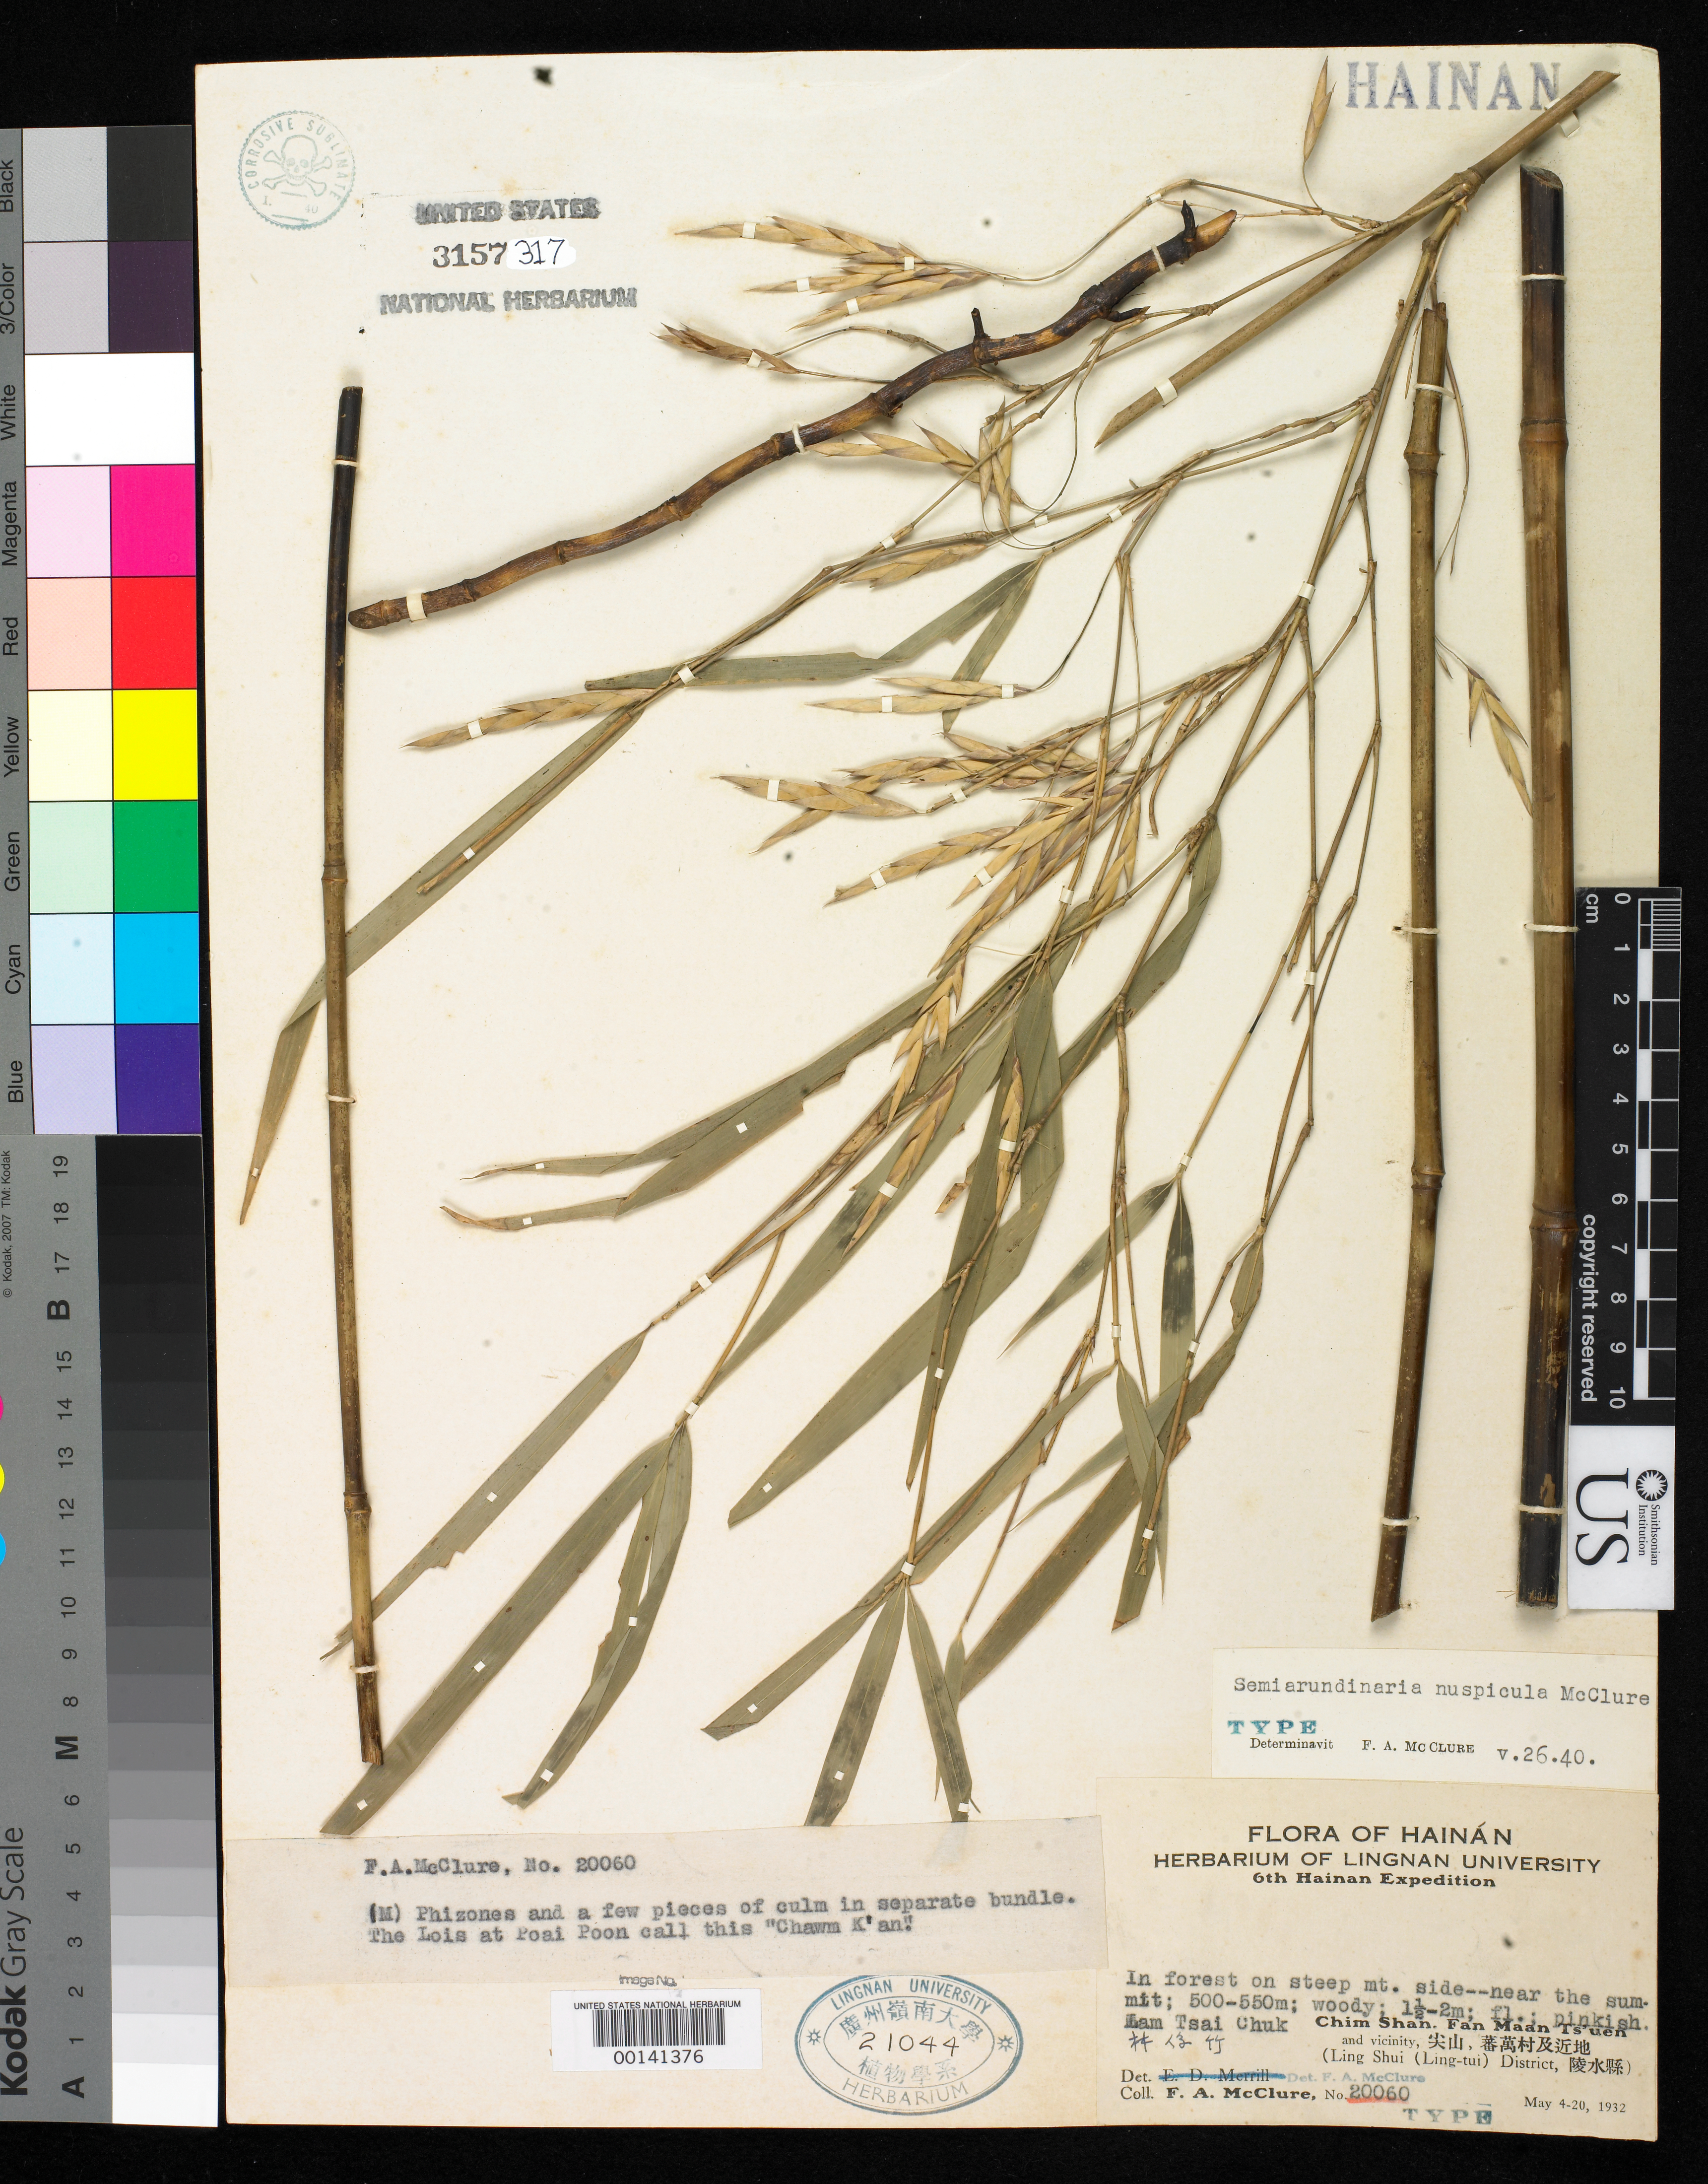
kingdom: Plantae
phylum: Tracheophyta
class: Liliopsida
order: Poales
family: Poaceae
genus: Semiarundinaria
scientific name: Semiarundinaria nuspicula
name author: McClure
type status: Type Collection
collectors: F. A. McClure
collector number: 20060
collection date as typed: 04 May 1932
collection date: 1932-05-04/1932-05-20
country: China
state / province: Hainan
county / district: Ling Shui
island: Hainan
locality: Chim Shan.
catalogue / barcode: US 3157317